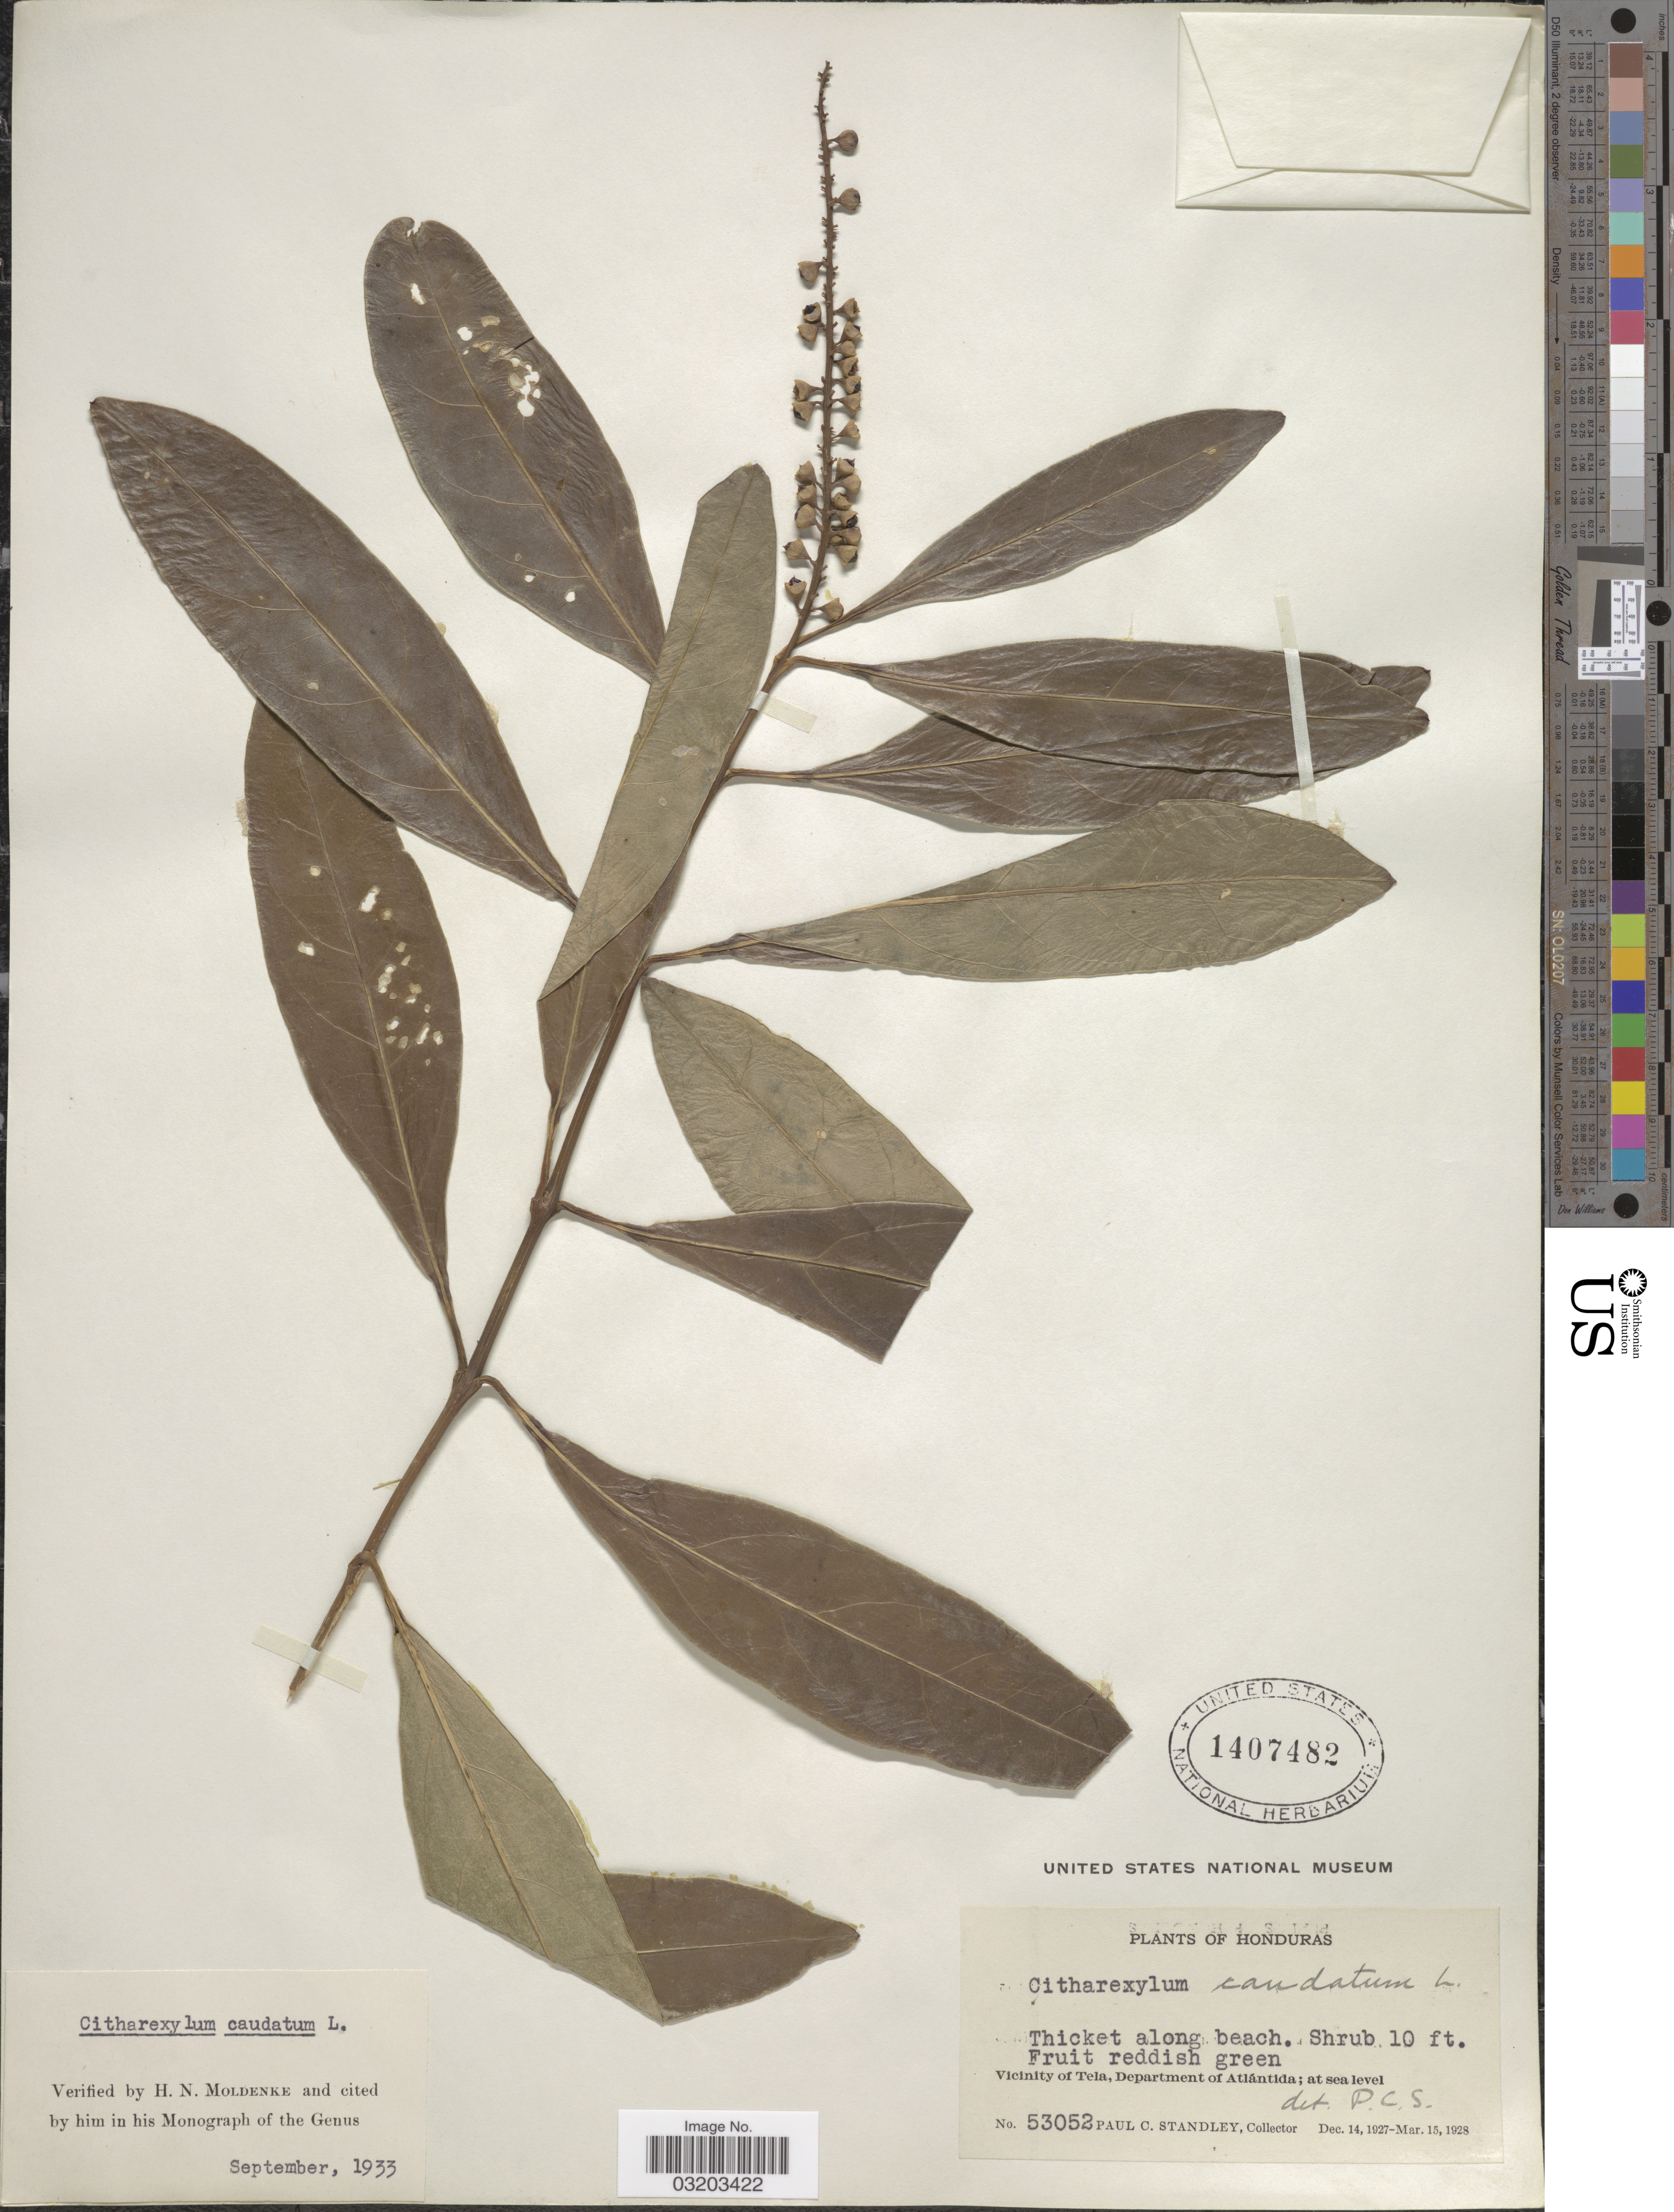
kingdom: Plantae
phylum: Tracheophyta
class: Magnoliopsida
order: Lamiales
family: Verbenaceae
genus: Citharexylum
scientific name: Citharexylum caudatum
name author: L.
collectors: P. C. Standley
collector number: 53052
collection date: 1927-12-14/1928-03-15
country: Honduras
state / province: Atlántida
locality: Thicket along beach. Vicinity of Tela, Department of Atlántida.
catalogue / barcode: US 1407482